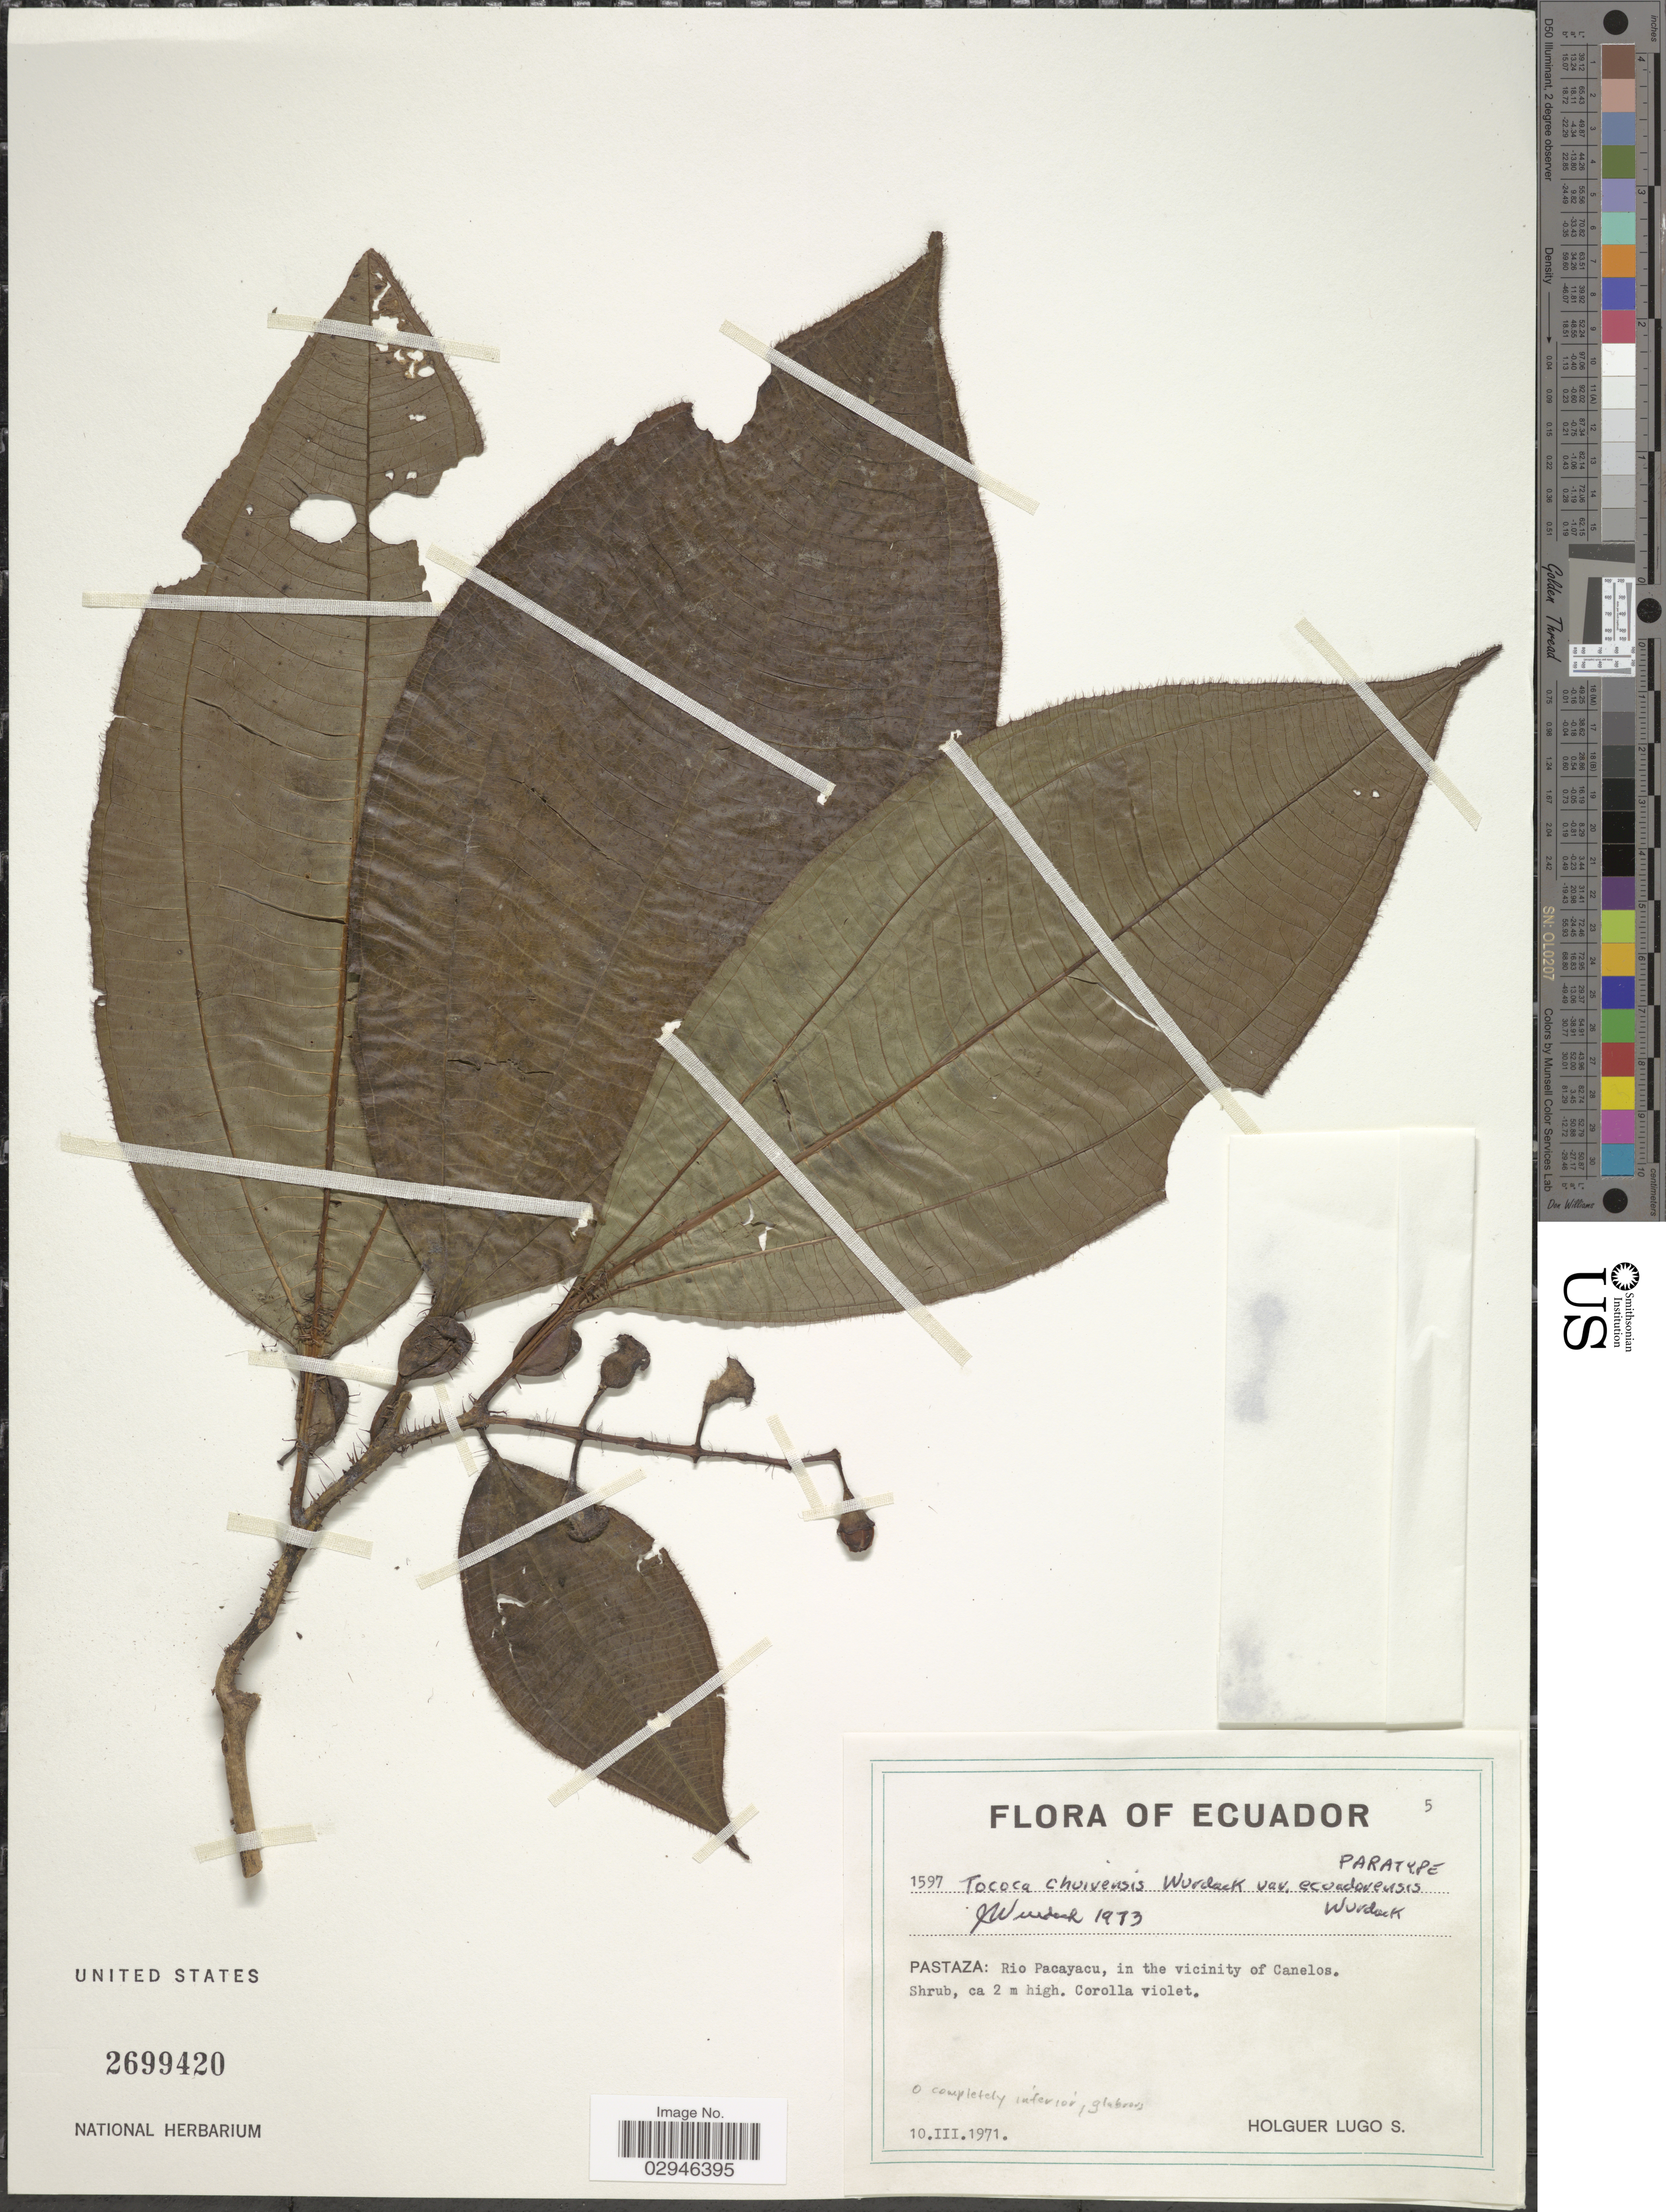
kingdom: Plantae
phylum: Tracheophyta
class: Magnoliopsida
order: Myrtales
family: Melastomataceae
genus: Tococa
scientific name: Tococa chuivensis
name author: Wurdack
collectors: H. Lugo S.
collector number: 1597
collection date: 1971-03-10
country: Ecuador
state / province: Pastaza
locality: Rio Pacayacu, in the vicinity of Canelos.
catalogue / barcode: US 2699420